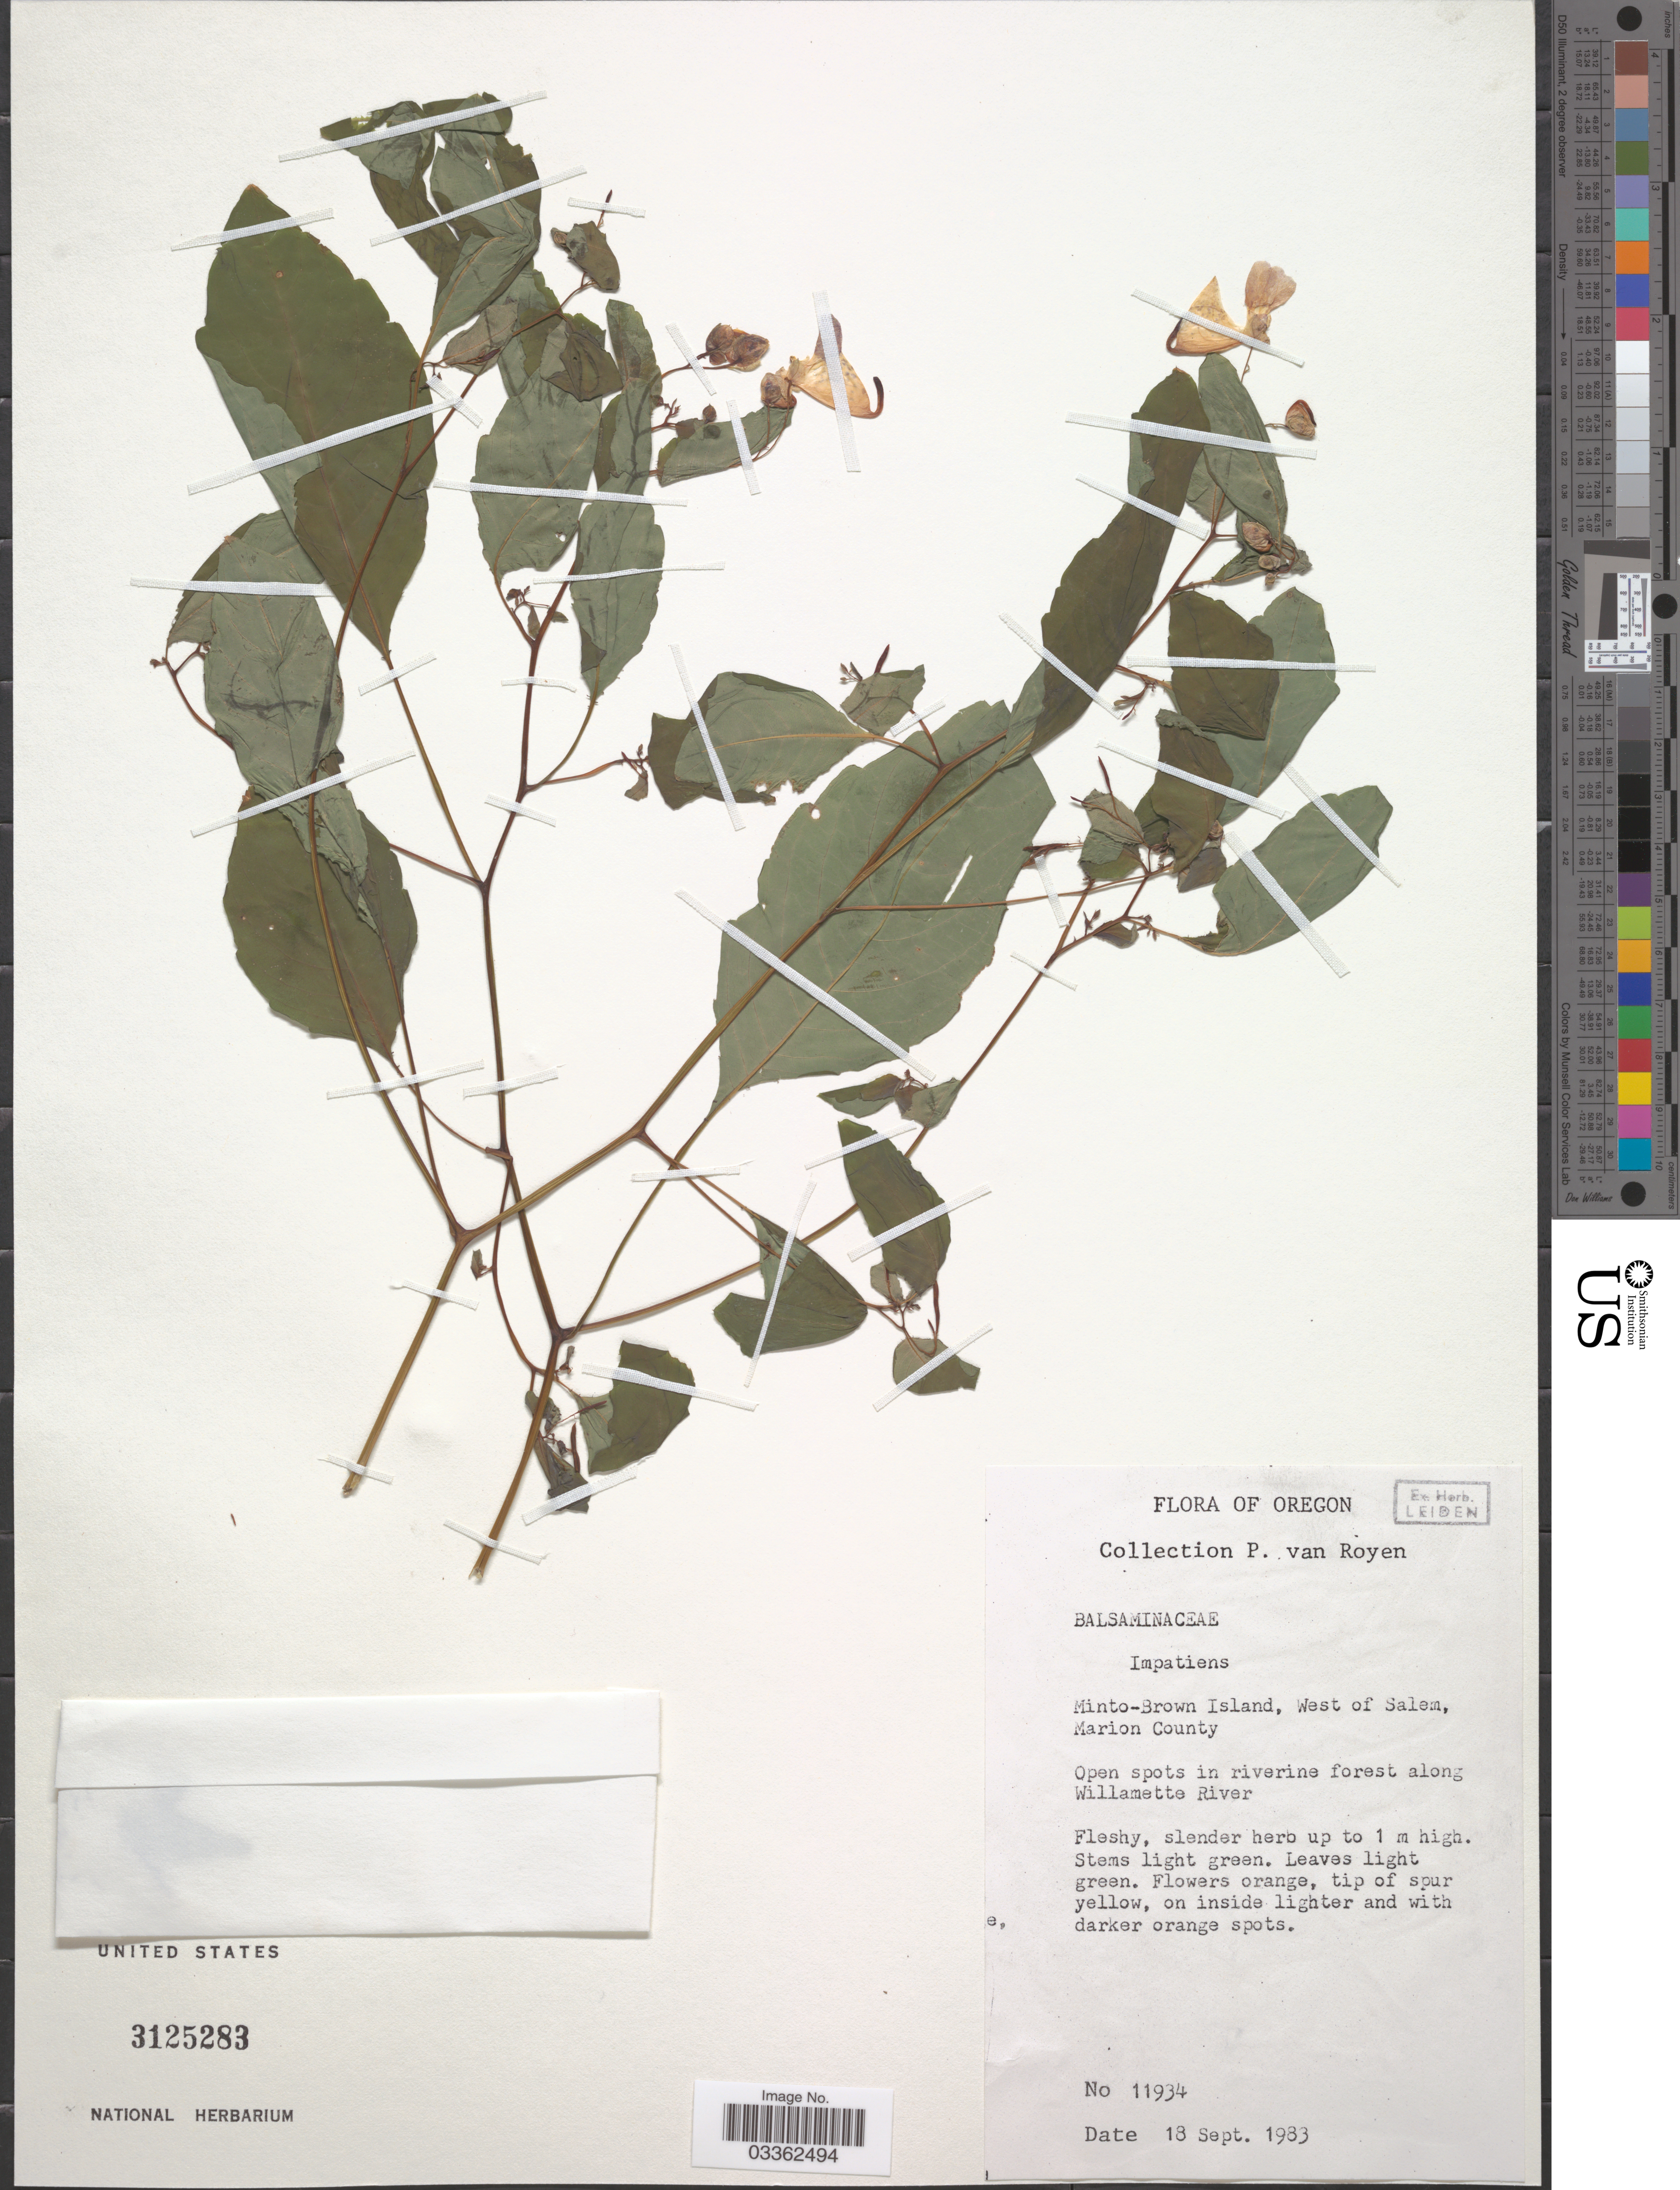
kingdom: Plantae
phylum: Tracheophyta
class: Magnoliopsida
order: Ericales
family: Balsaminaceae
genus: Impatiens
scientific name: Impatiens sp.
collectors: P. van Royen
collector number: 11934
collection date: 1983-09-18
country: United States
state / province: Oregon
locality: Minto-Brown Island, West of Salem, Marion County. Open spots in riverine forest along Willamette County.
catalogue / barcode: US 3125283